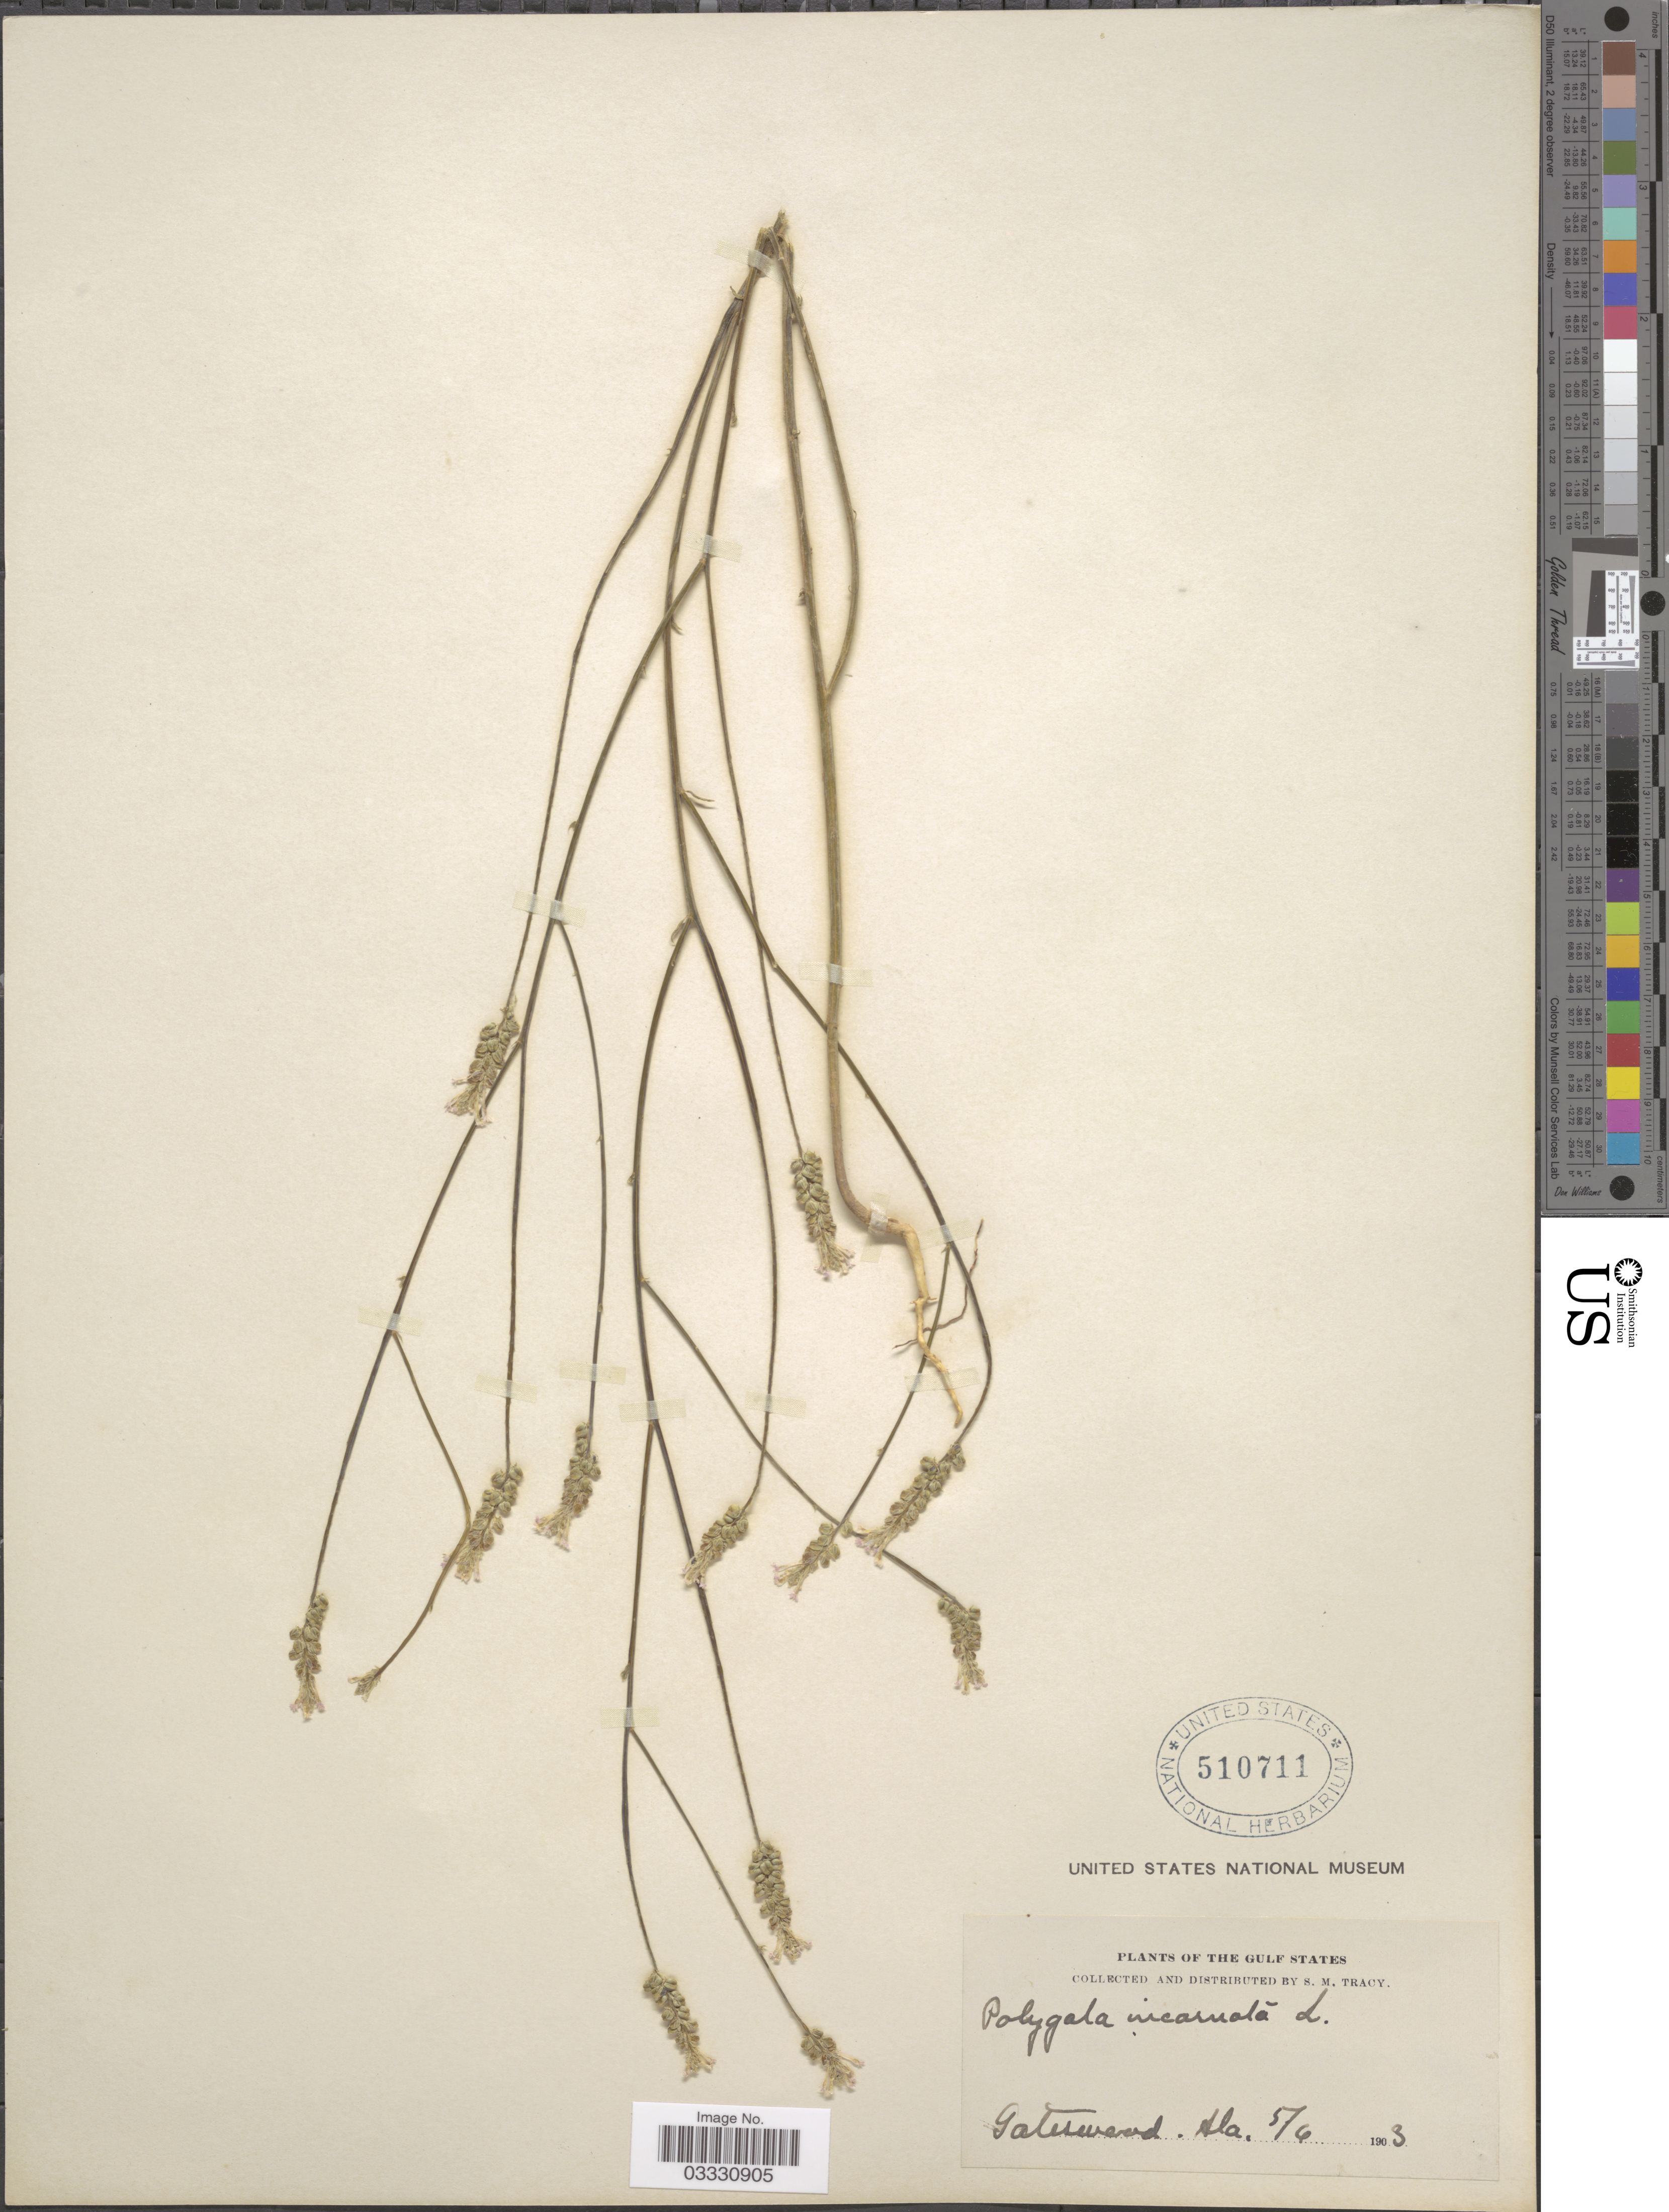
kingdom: Plantae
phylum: Tracheophyta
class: Magnoliopsida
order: Fabales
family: Polygalaceae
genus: Polygala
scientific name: Polygala incarnata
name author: L.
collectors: S. M. Tracy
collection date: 1903-05-06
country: United States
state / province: Alabama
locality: The Gulf States. Gateswood.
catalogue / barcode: US 510711